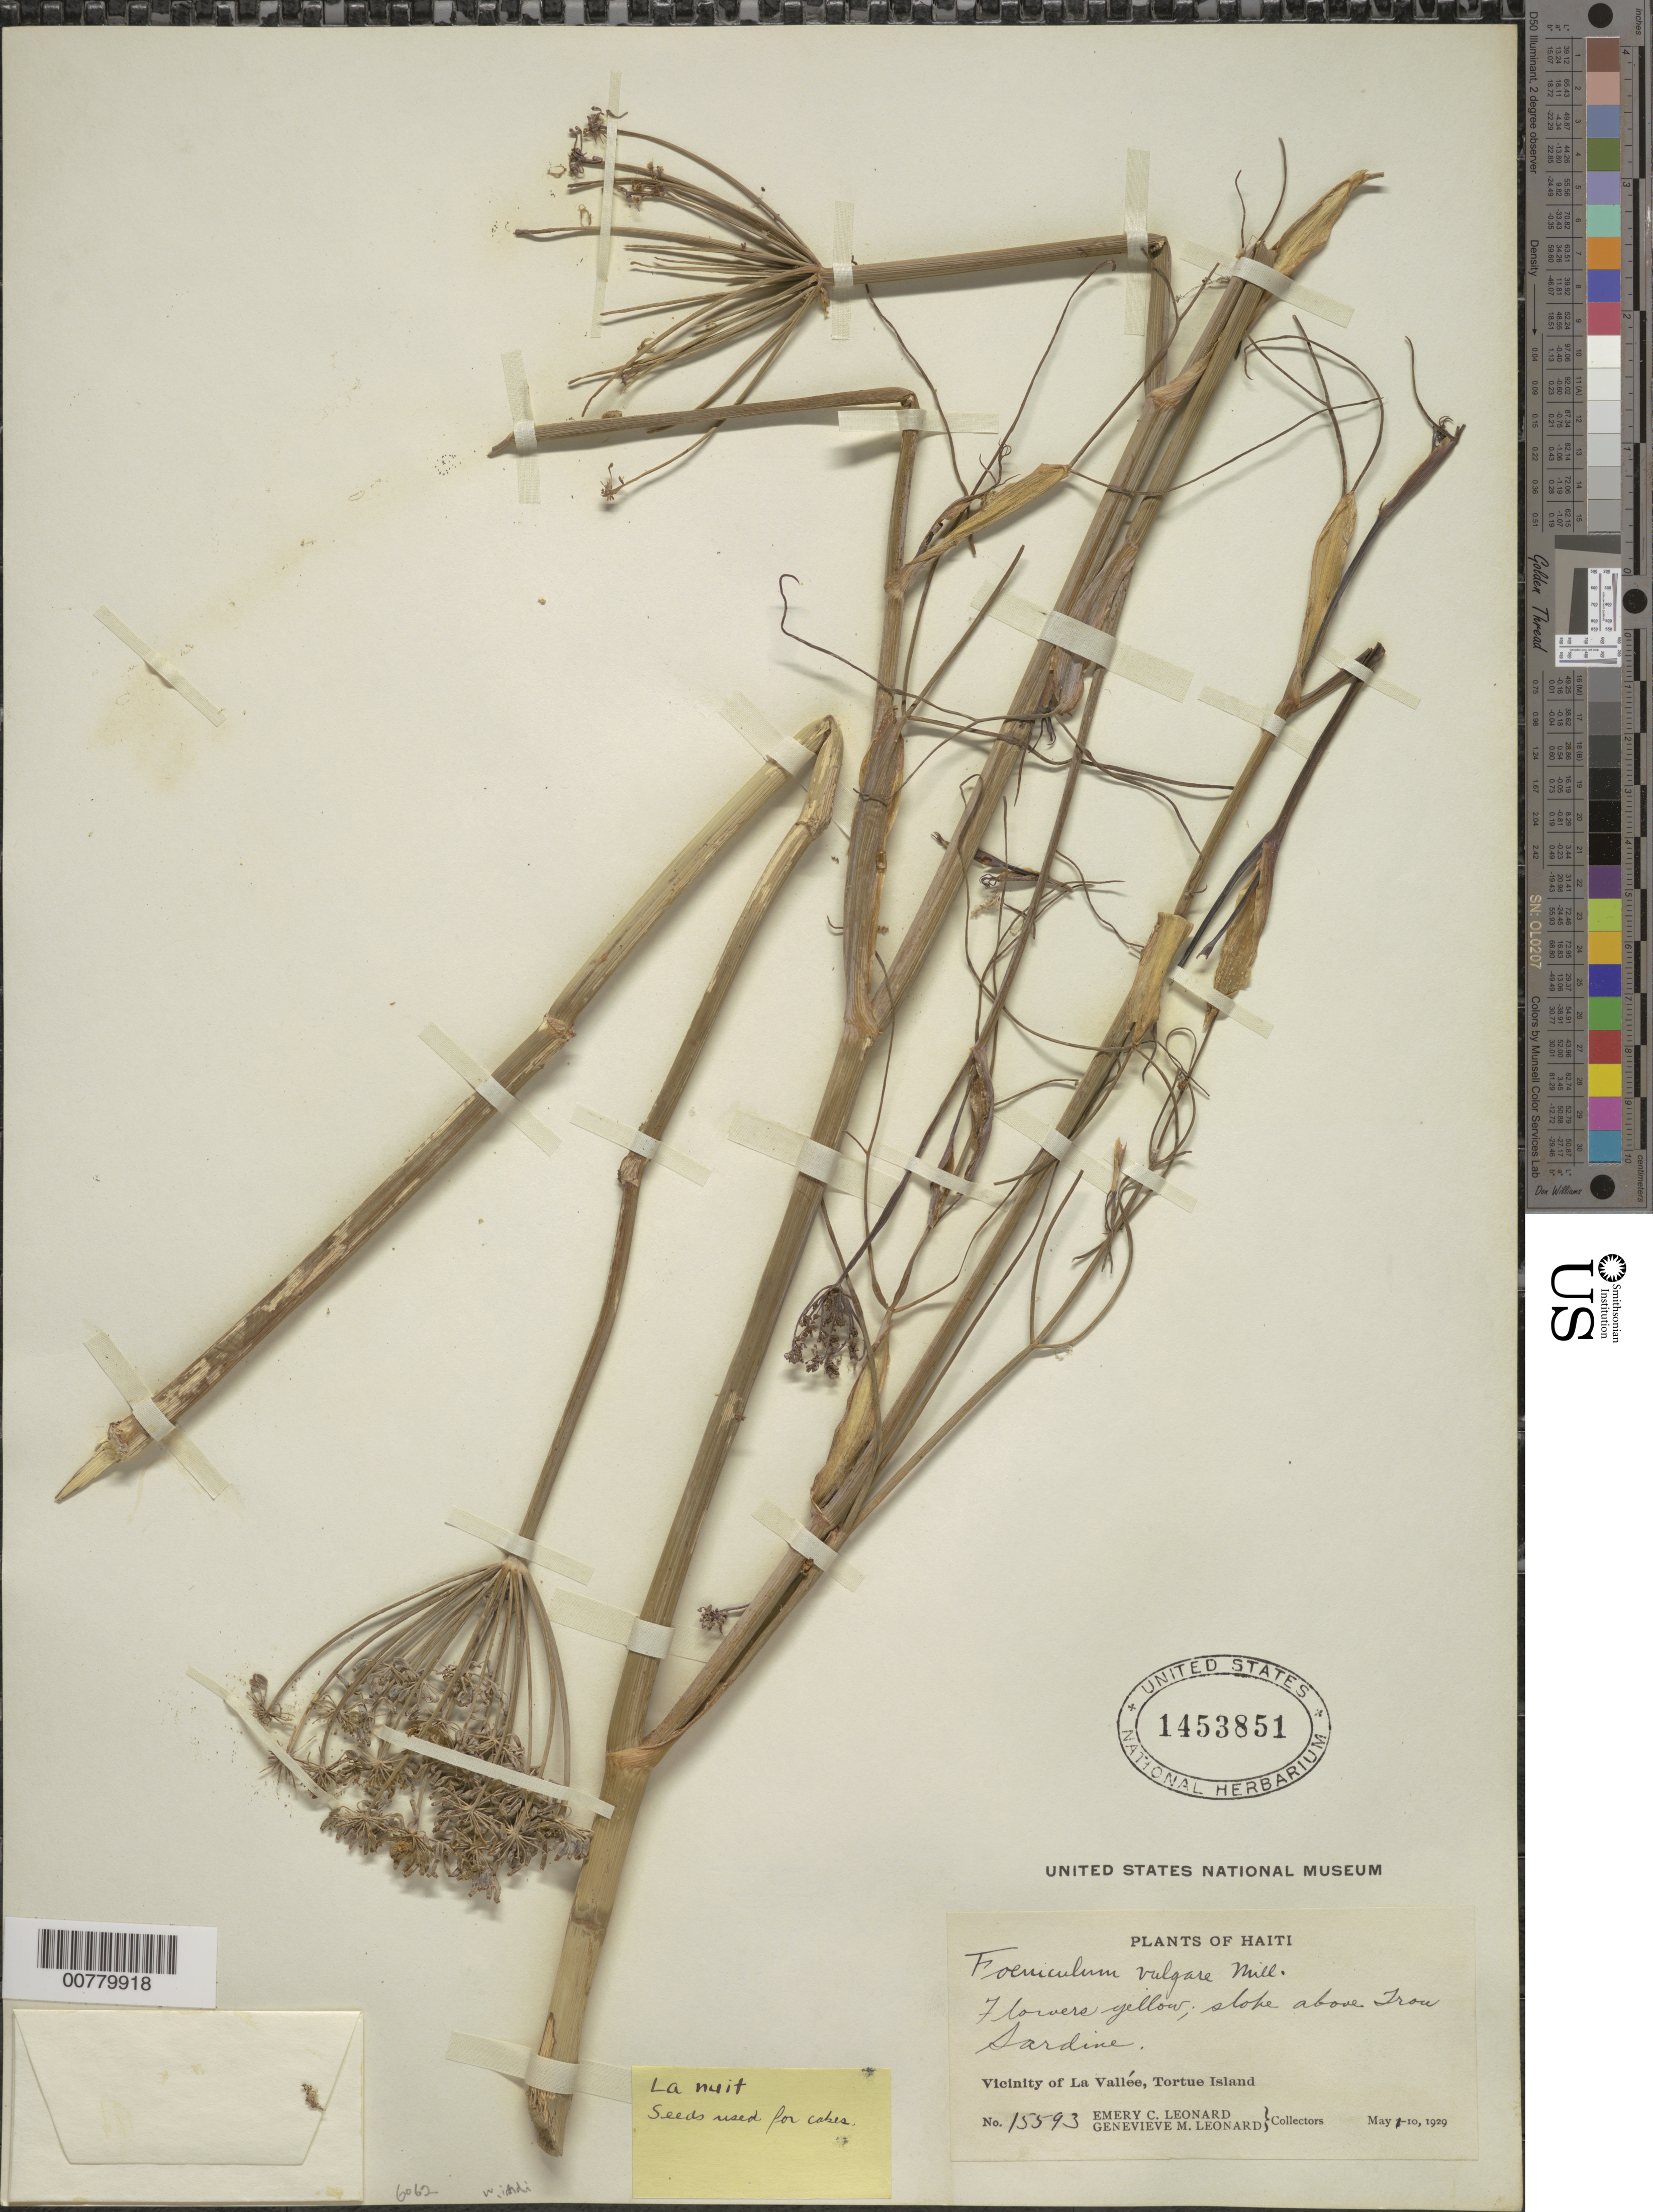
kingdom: Plantae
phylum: Tracheophyta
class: Magnoliopsida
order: Apiales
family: Apiaceae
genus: Foeniculum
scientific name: Foeniculum vulgare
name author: Mill.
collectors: E. C. Leonard & G. M. Leonard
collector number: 15593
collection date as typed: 01 May 1929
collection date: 1929-05-01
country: Haiti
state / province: Nord-Óuest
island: Île de la Tortue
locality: Tortue Island, vicinity of La Vallée, shore above Trou Sardine.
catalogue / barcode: US 1453851